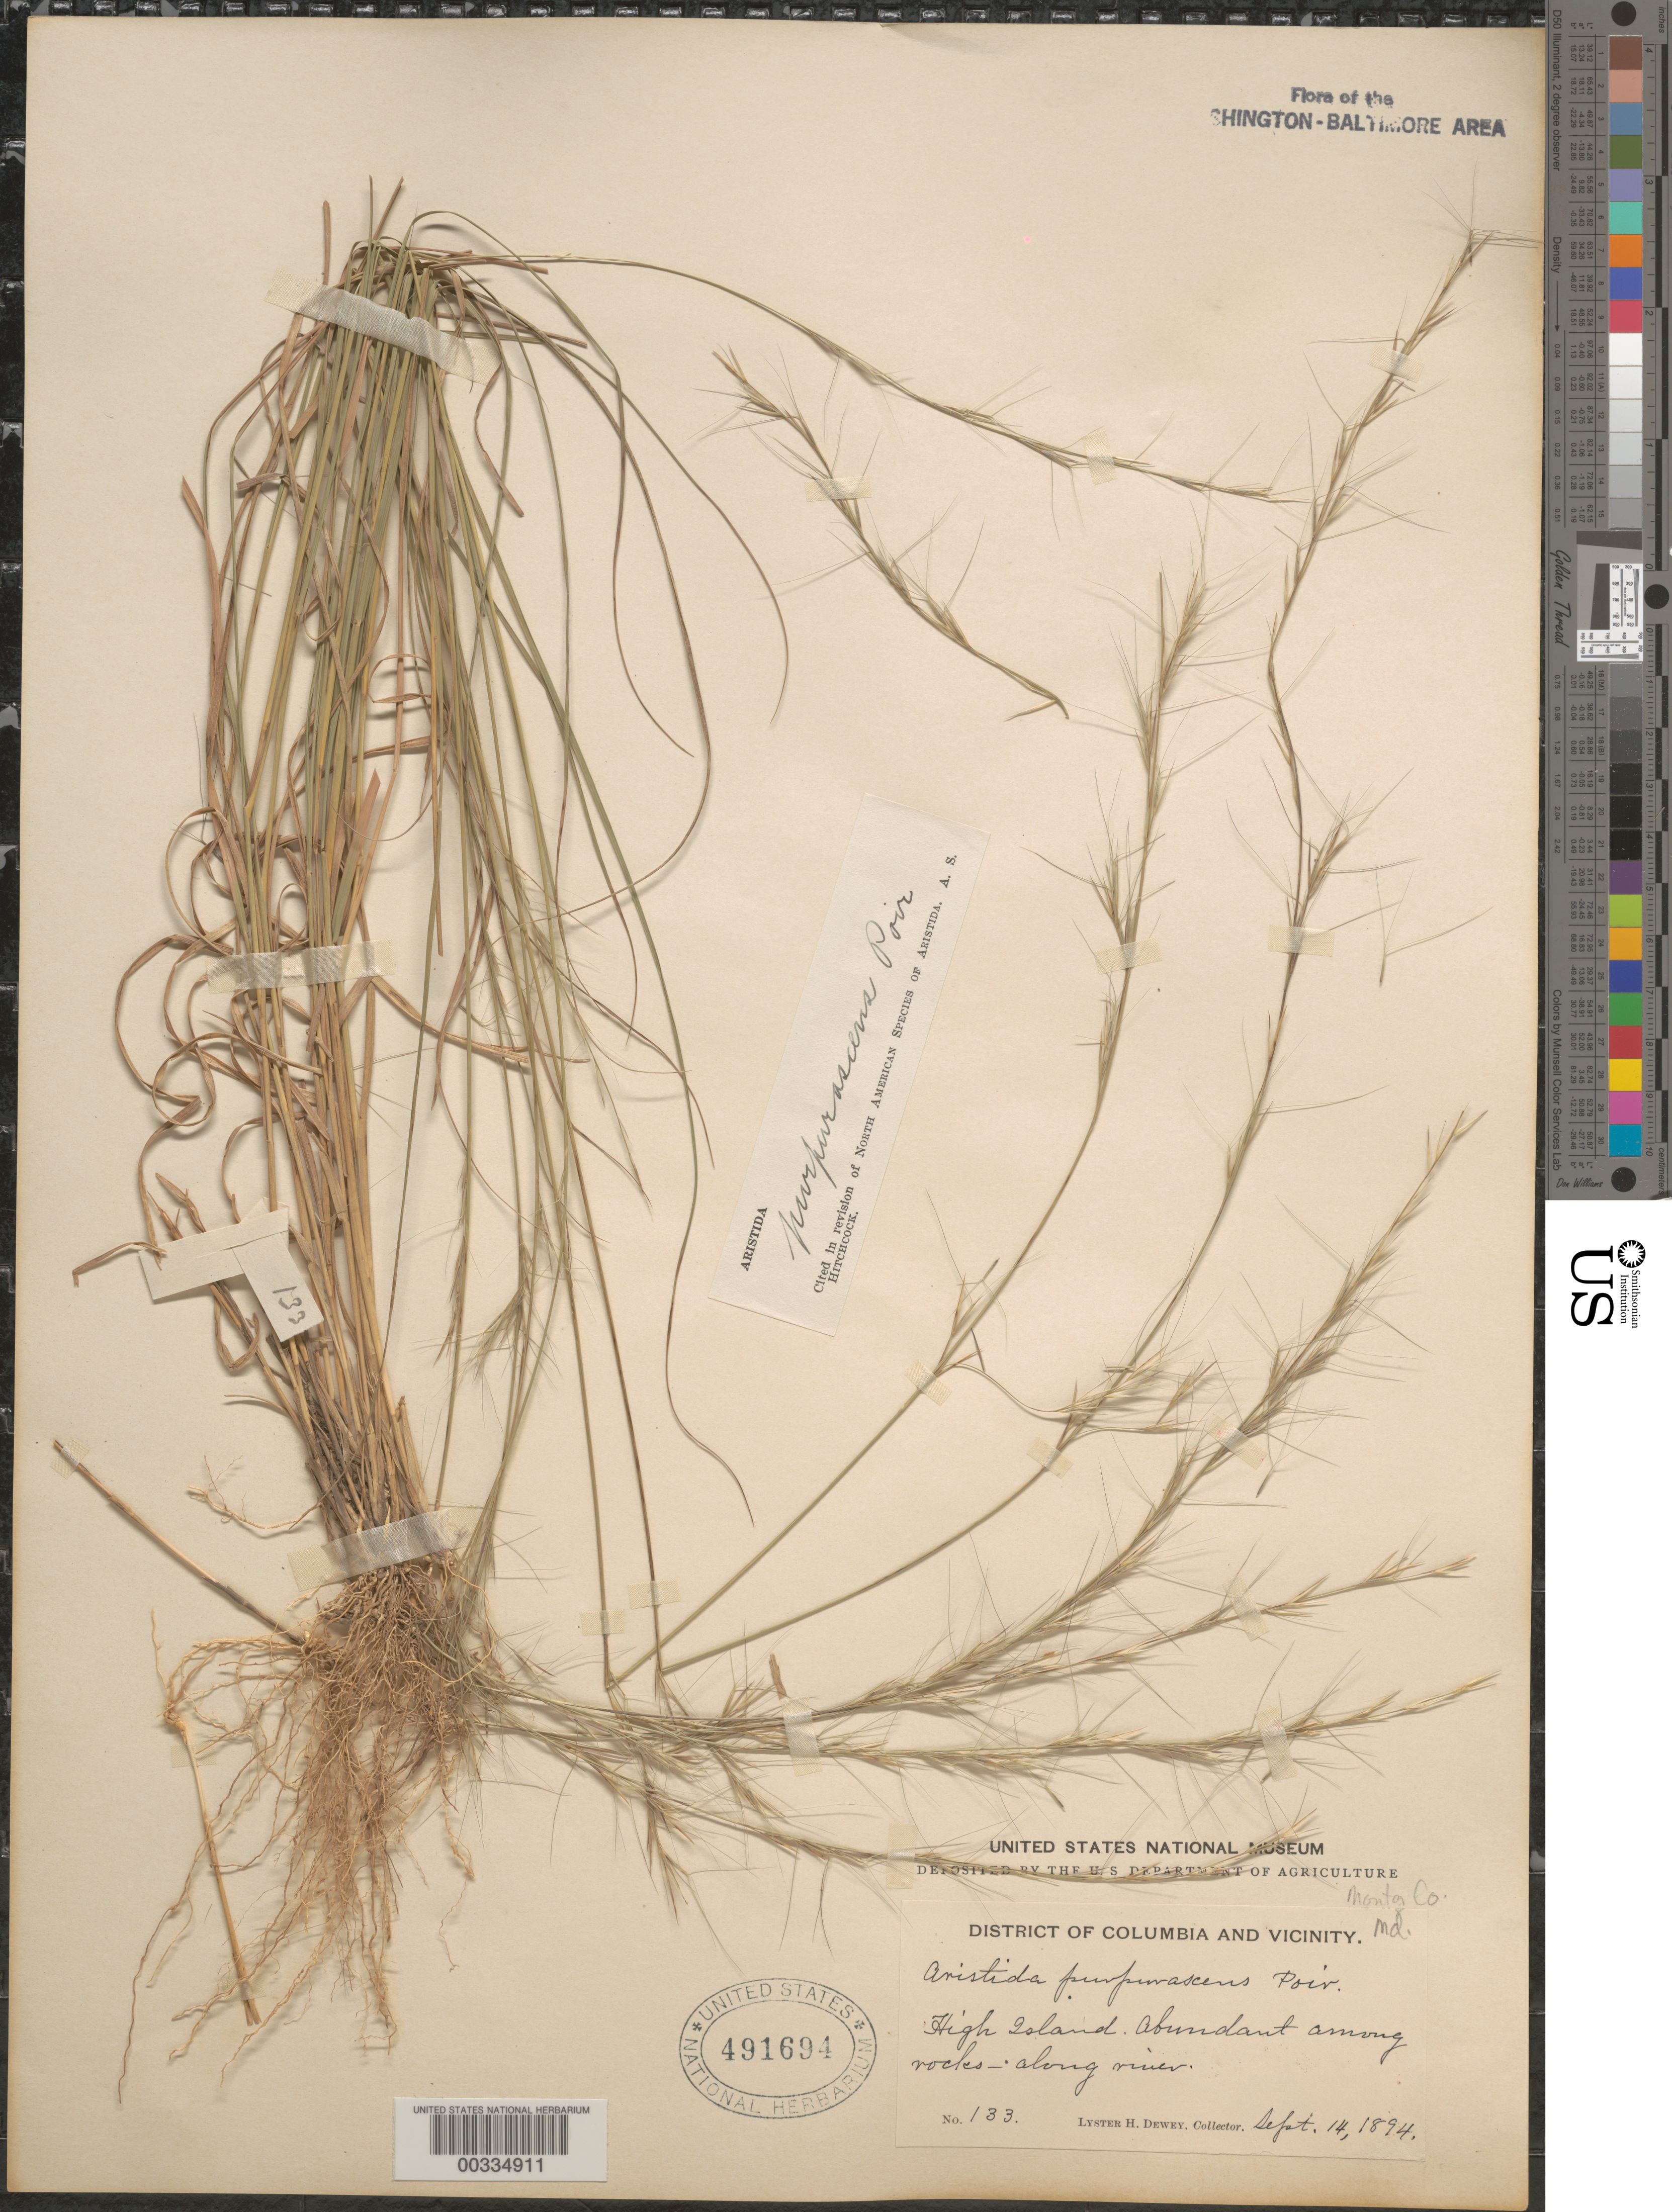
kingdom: Plantae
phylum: Tracheophyta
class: Liliopsida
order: Poales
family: Poaceae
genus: Aristida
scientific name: Aristida purpurascens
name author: Poir. in Lam.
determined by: Hitchcock, Albert S.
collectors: L. H. Dewey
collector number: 133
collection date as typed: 14 Sep 1894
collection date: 1894-09-14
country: United States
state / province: Maryland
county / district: Montgomery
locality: High Island C. & O. Canal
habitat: Among rocks along river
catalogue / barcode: US 491694